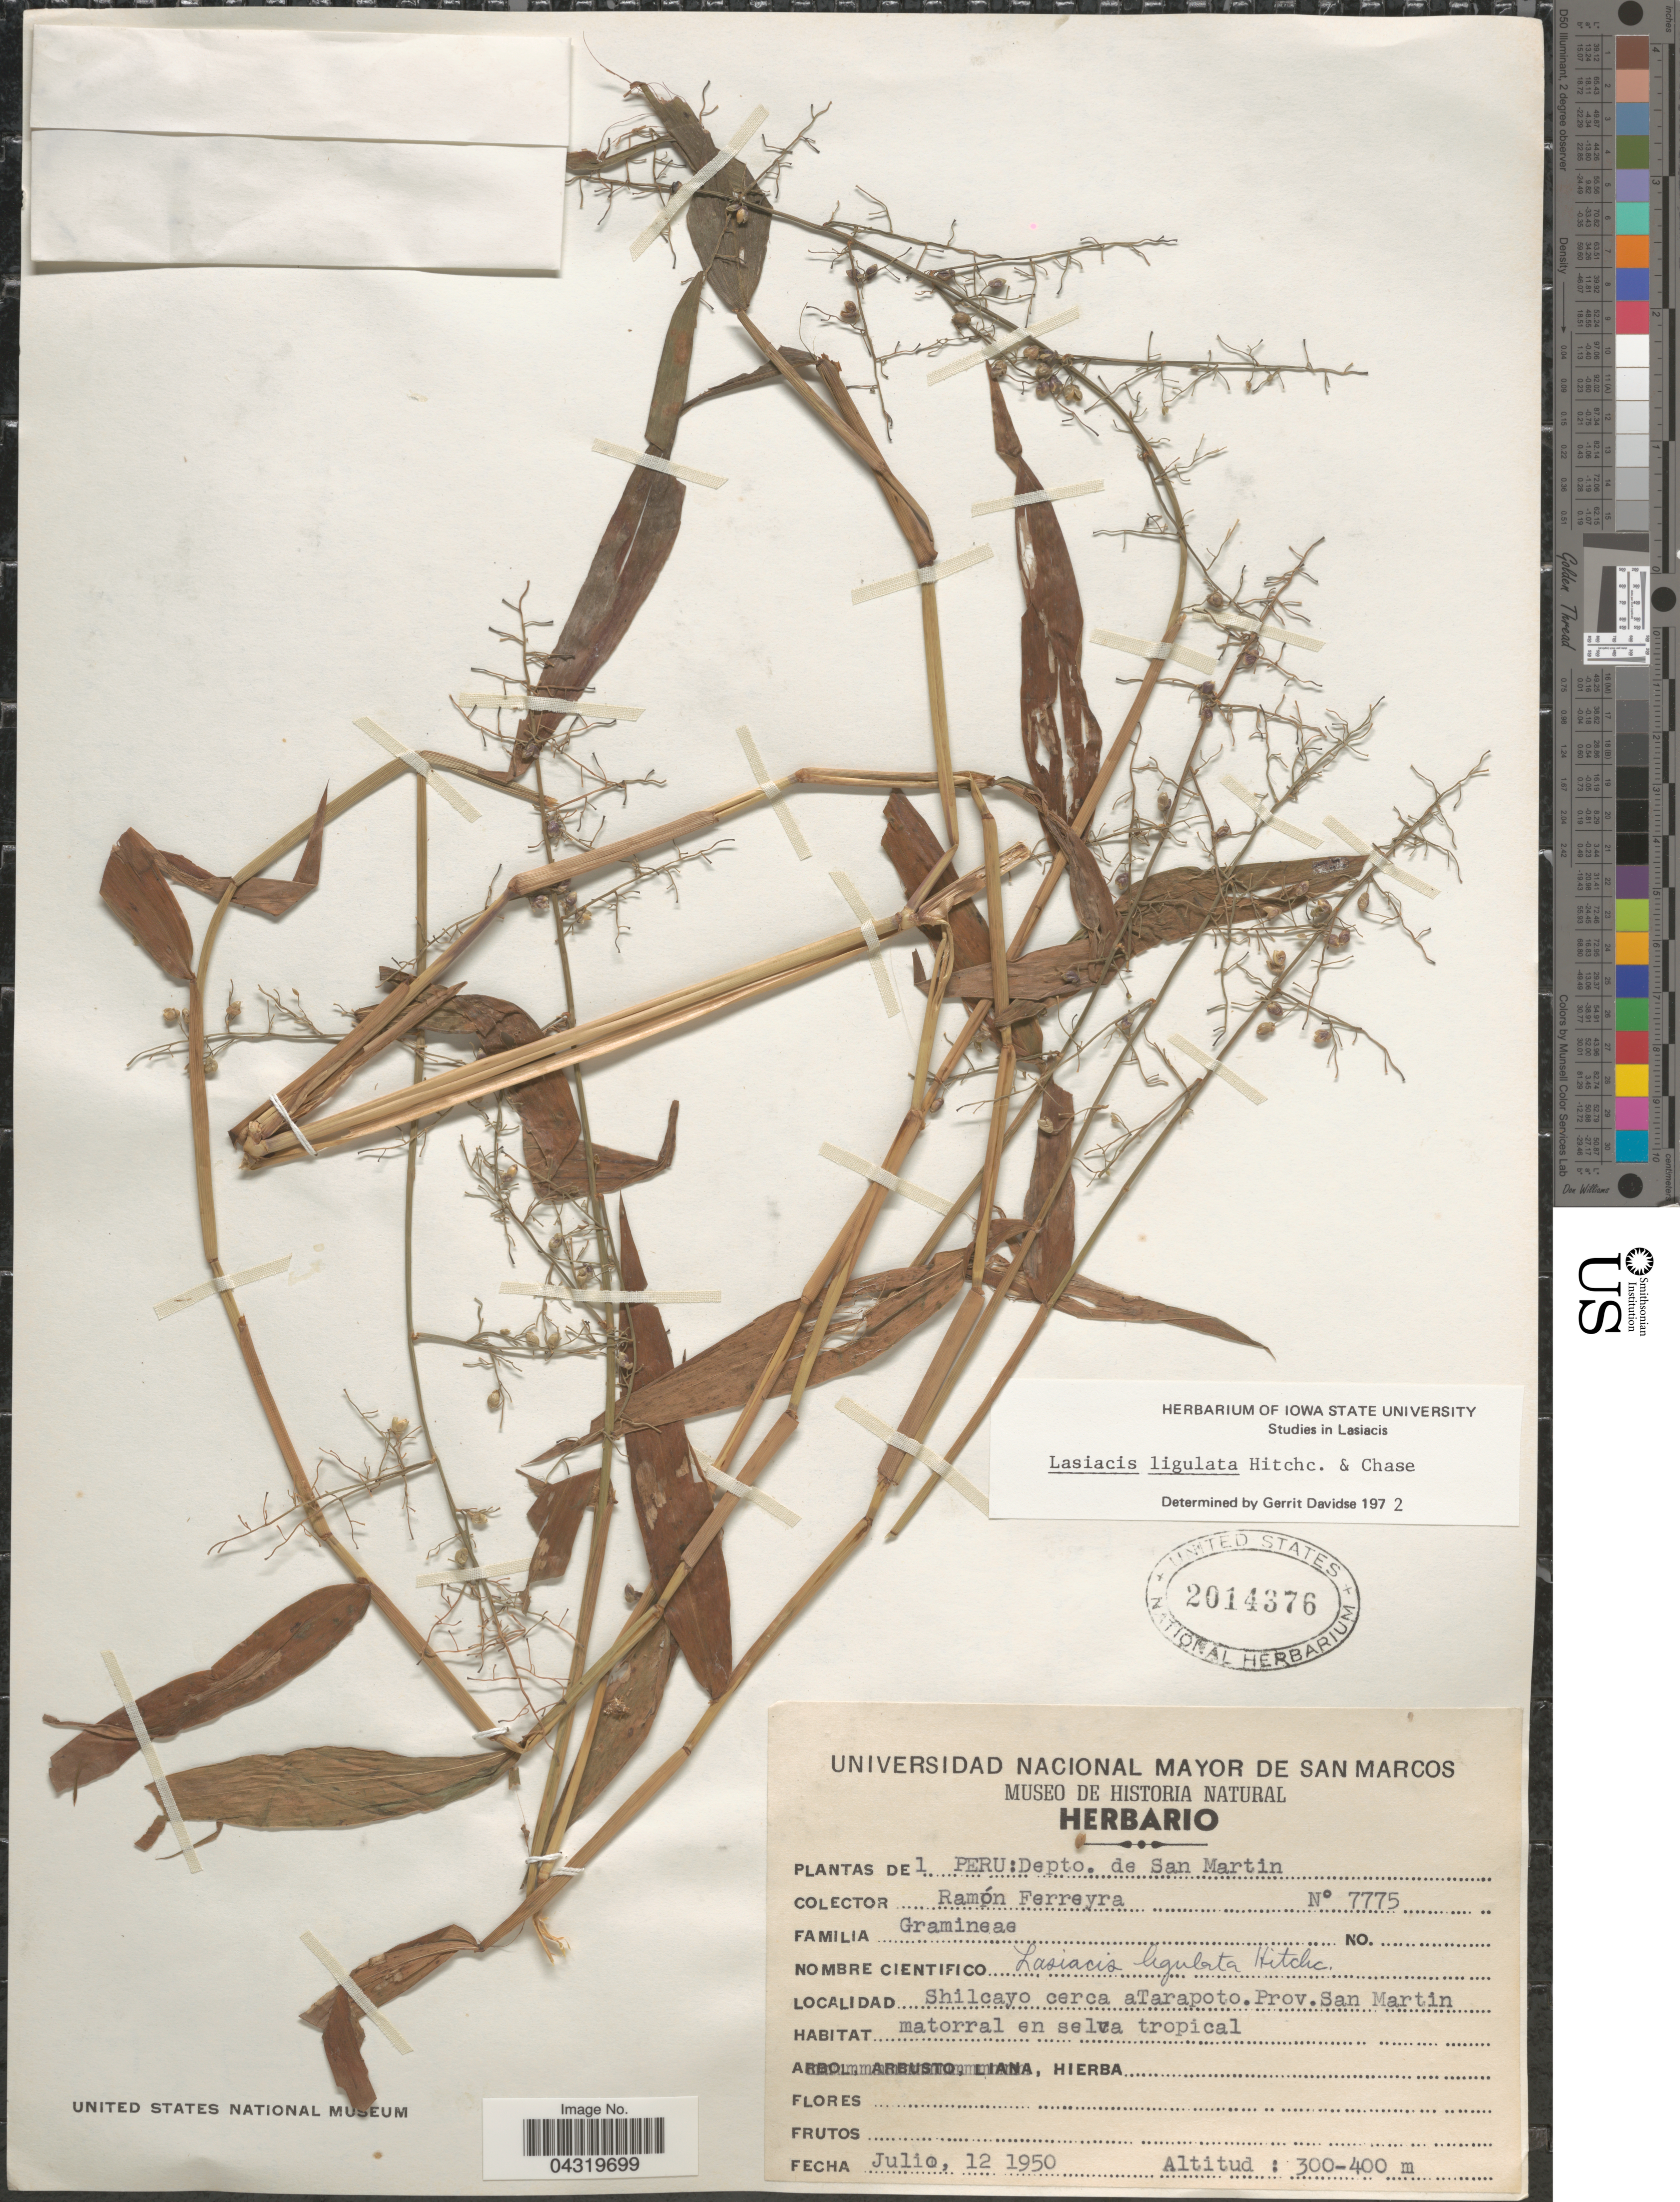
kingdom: Plantae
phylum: Tracheophyta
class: Liliopsida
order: Poales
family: Poaceae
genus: Lasiacis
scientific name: Lasiacis ligulata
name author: Hitchc. & Chase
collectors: R. A. Ferreyra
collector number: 7775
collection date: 1950-07-12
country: Peru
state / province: San Martín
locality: Depto. de San Martin. Shilcayo cerca aTarapoto. Prov. San Martin.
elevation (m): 300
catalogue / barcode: US 2014376